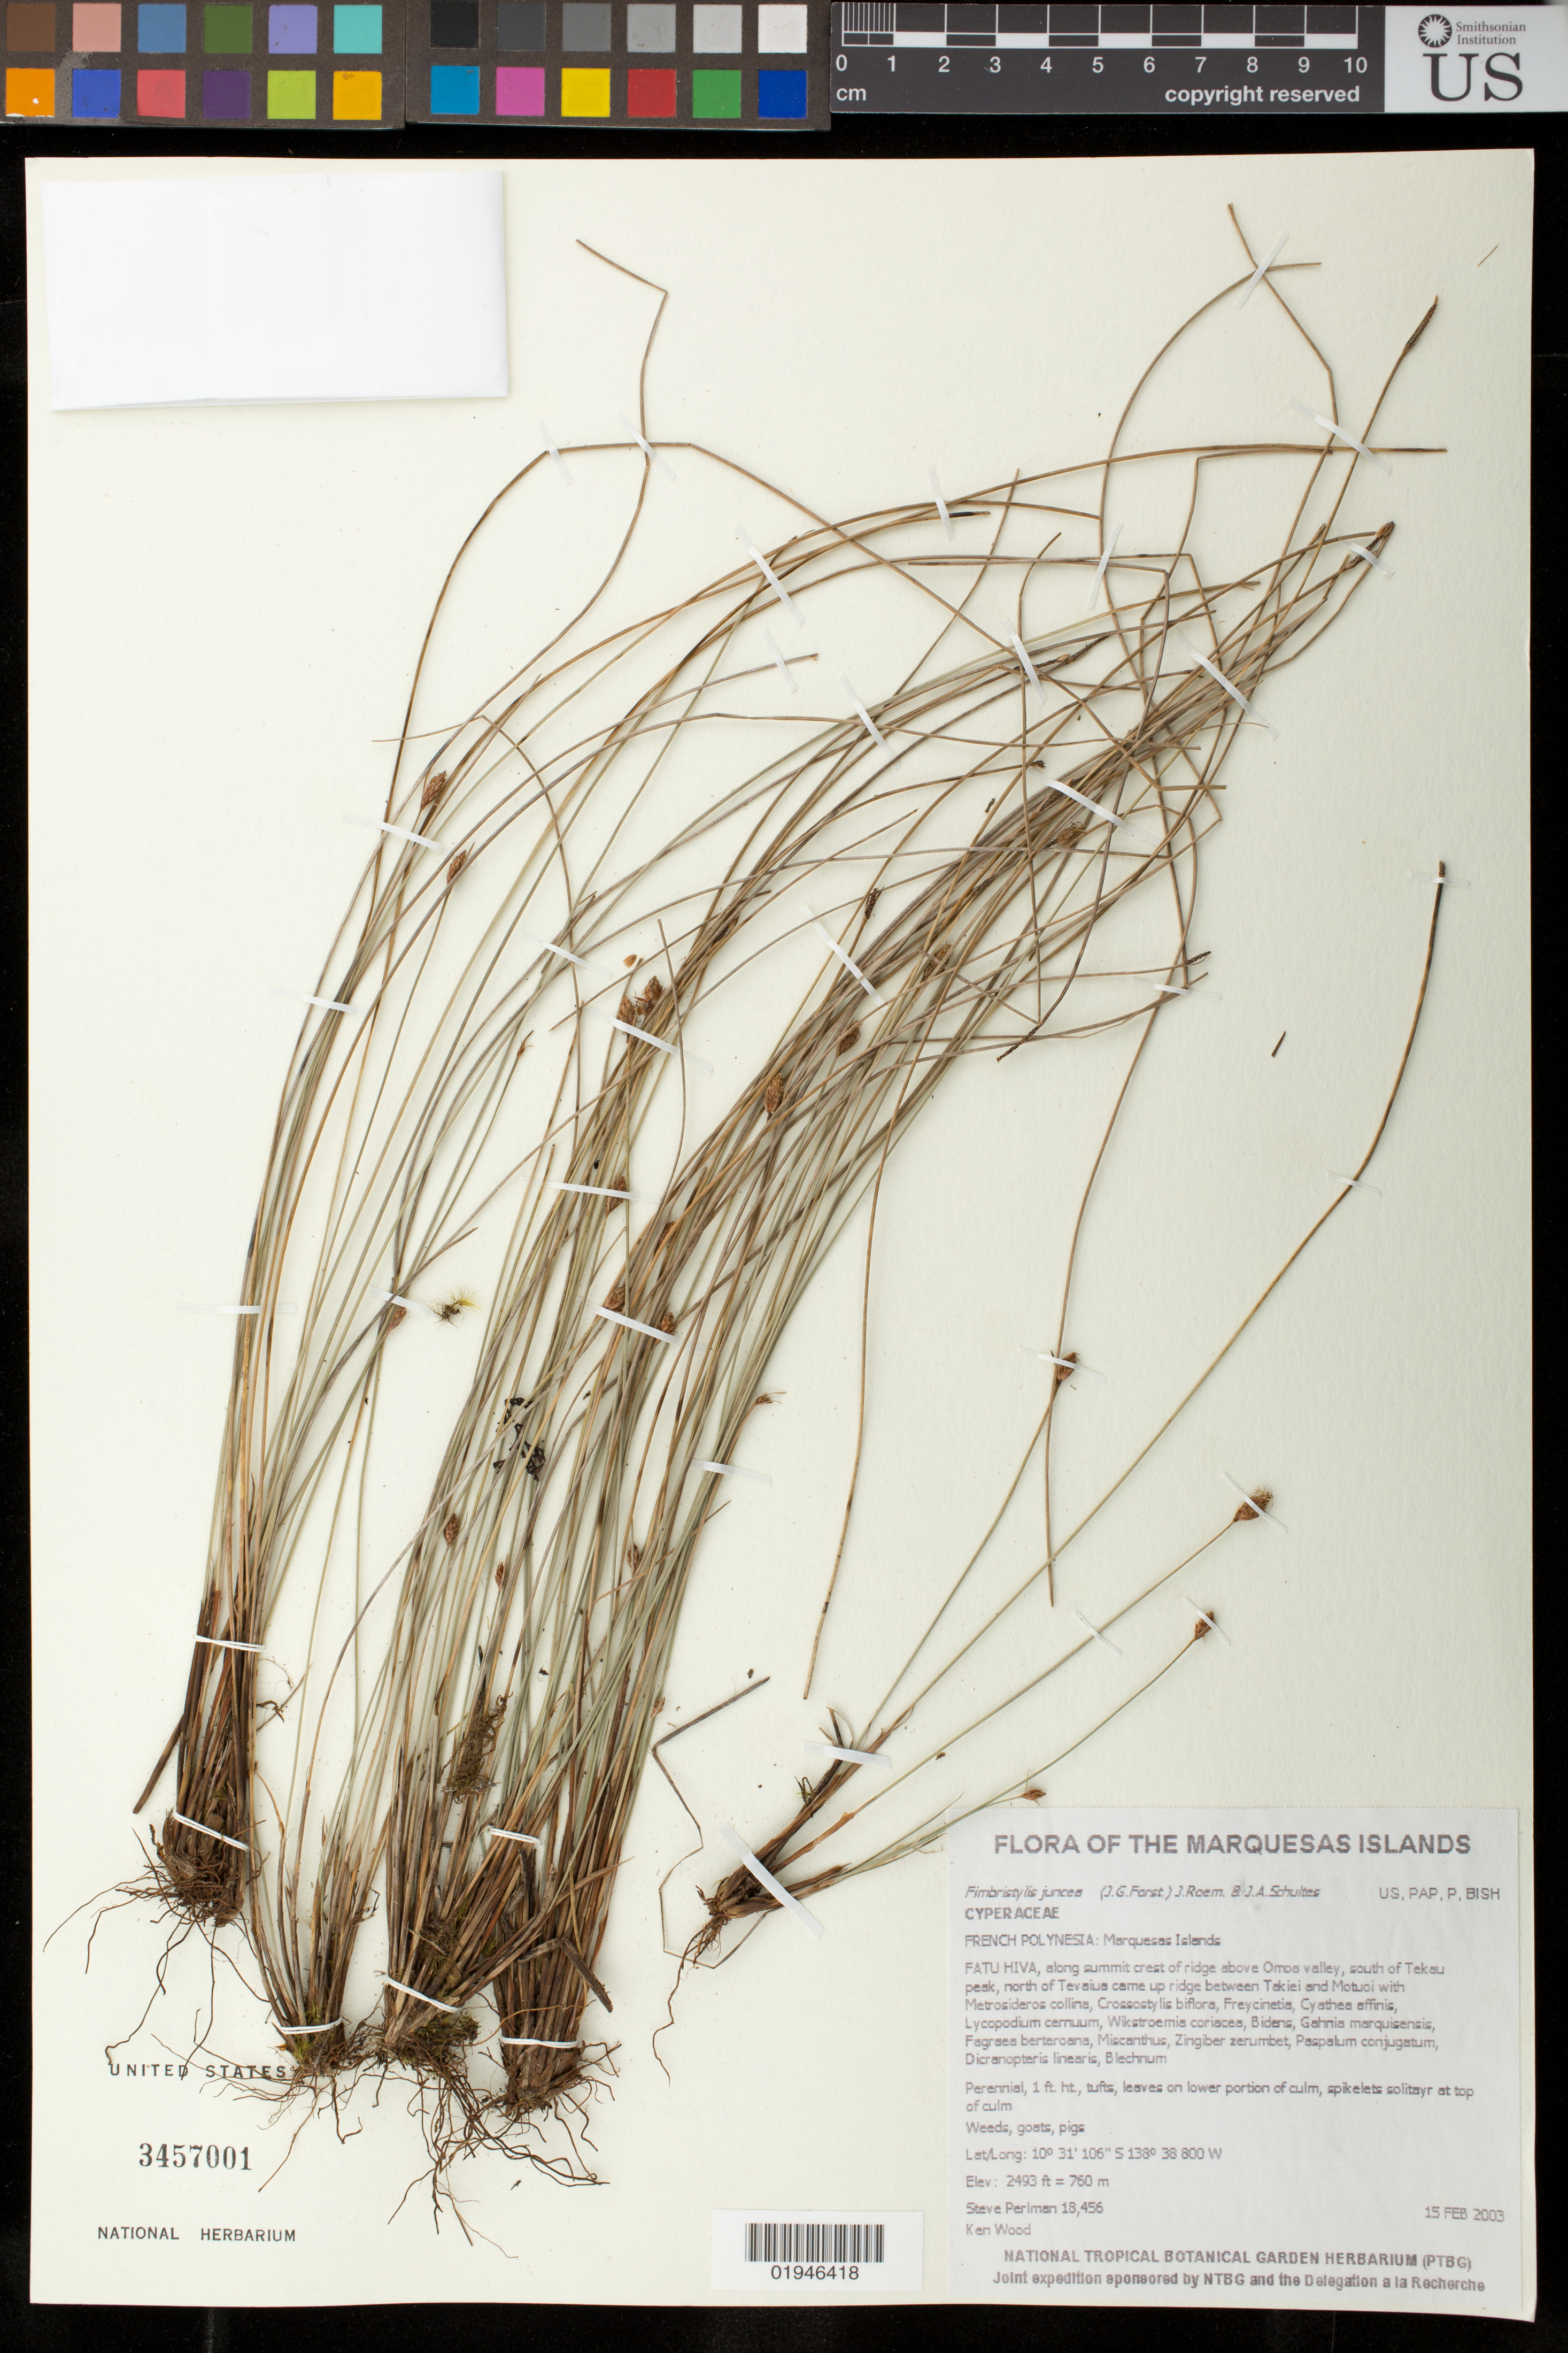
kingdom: Plantae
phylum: Tracheophyta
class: Liliopsida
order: Poales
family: Cyperaceae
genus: Fimbristylis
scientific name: Fimbristylis juncea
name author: (G. Forst.) Br. ex Roem. & Schult.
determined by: Wagner, W. L., (BOT), Smithsonian Institution - National Museum of Natural History (UNITED STATES)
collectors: S. P. Perlman & K. R. Wood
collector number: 18456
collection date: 2003-02-15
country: French Polynesia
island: Fatu Hiva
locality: Along summit crest of ridge above Omoa valley, south of Tekau peak, north of Tevaiua came up ridge between Takiei and Motuoi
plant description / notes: Weeds, goats, pigs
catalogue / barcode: US 3457001